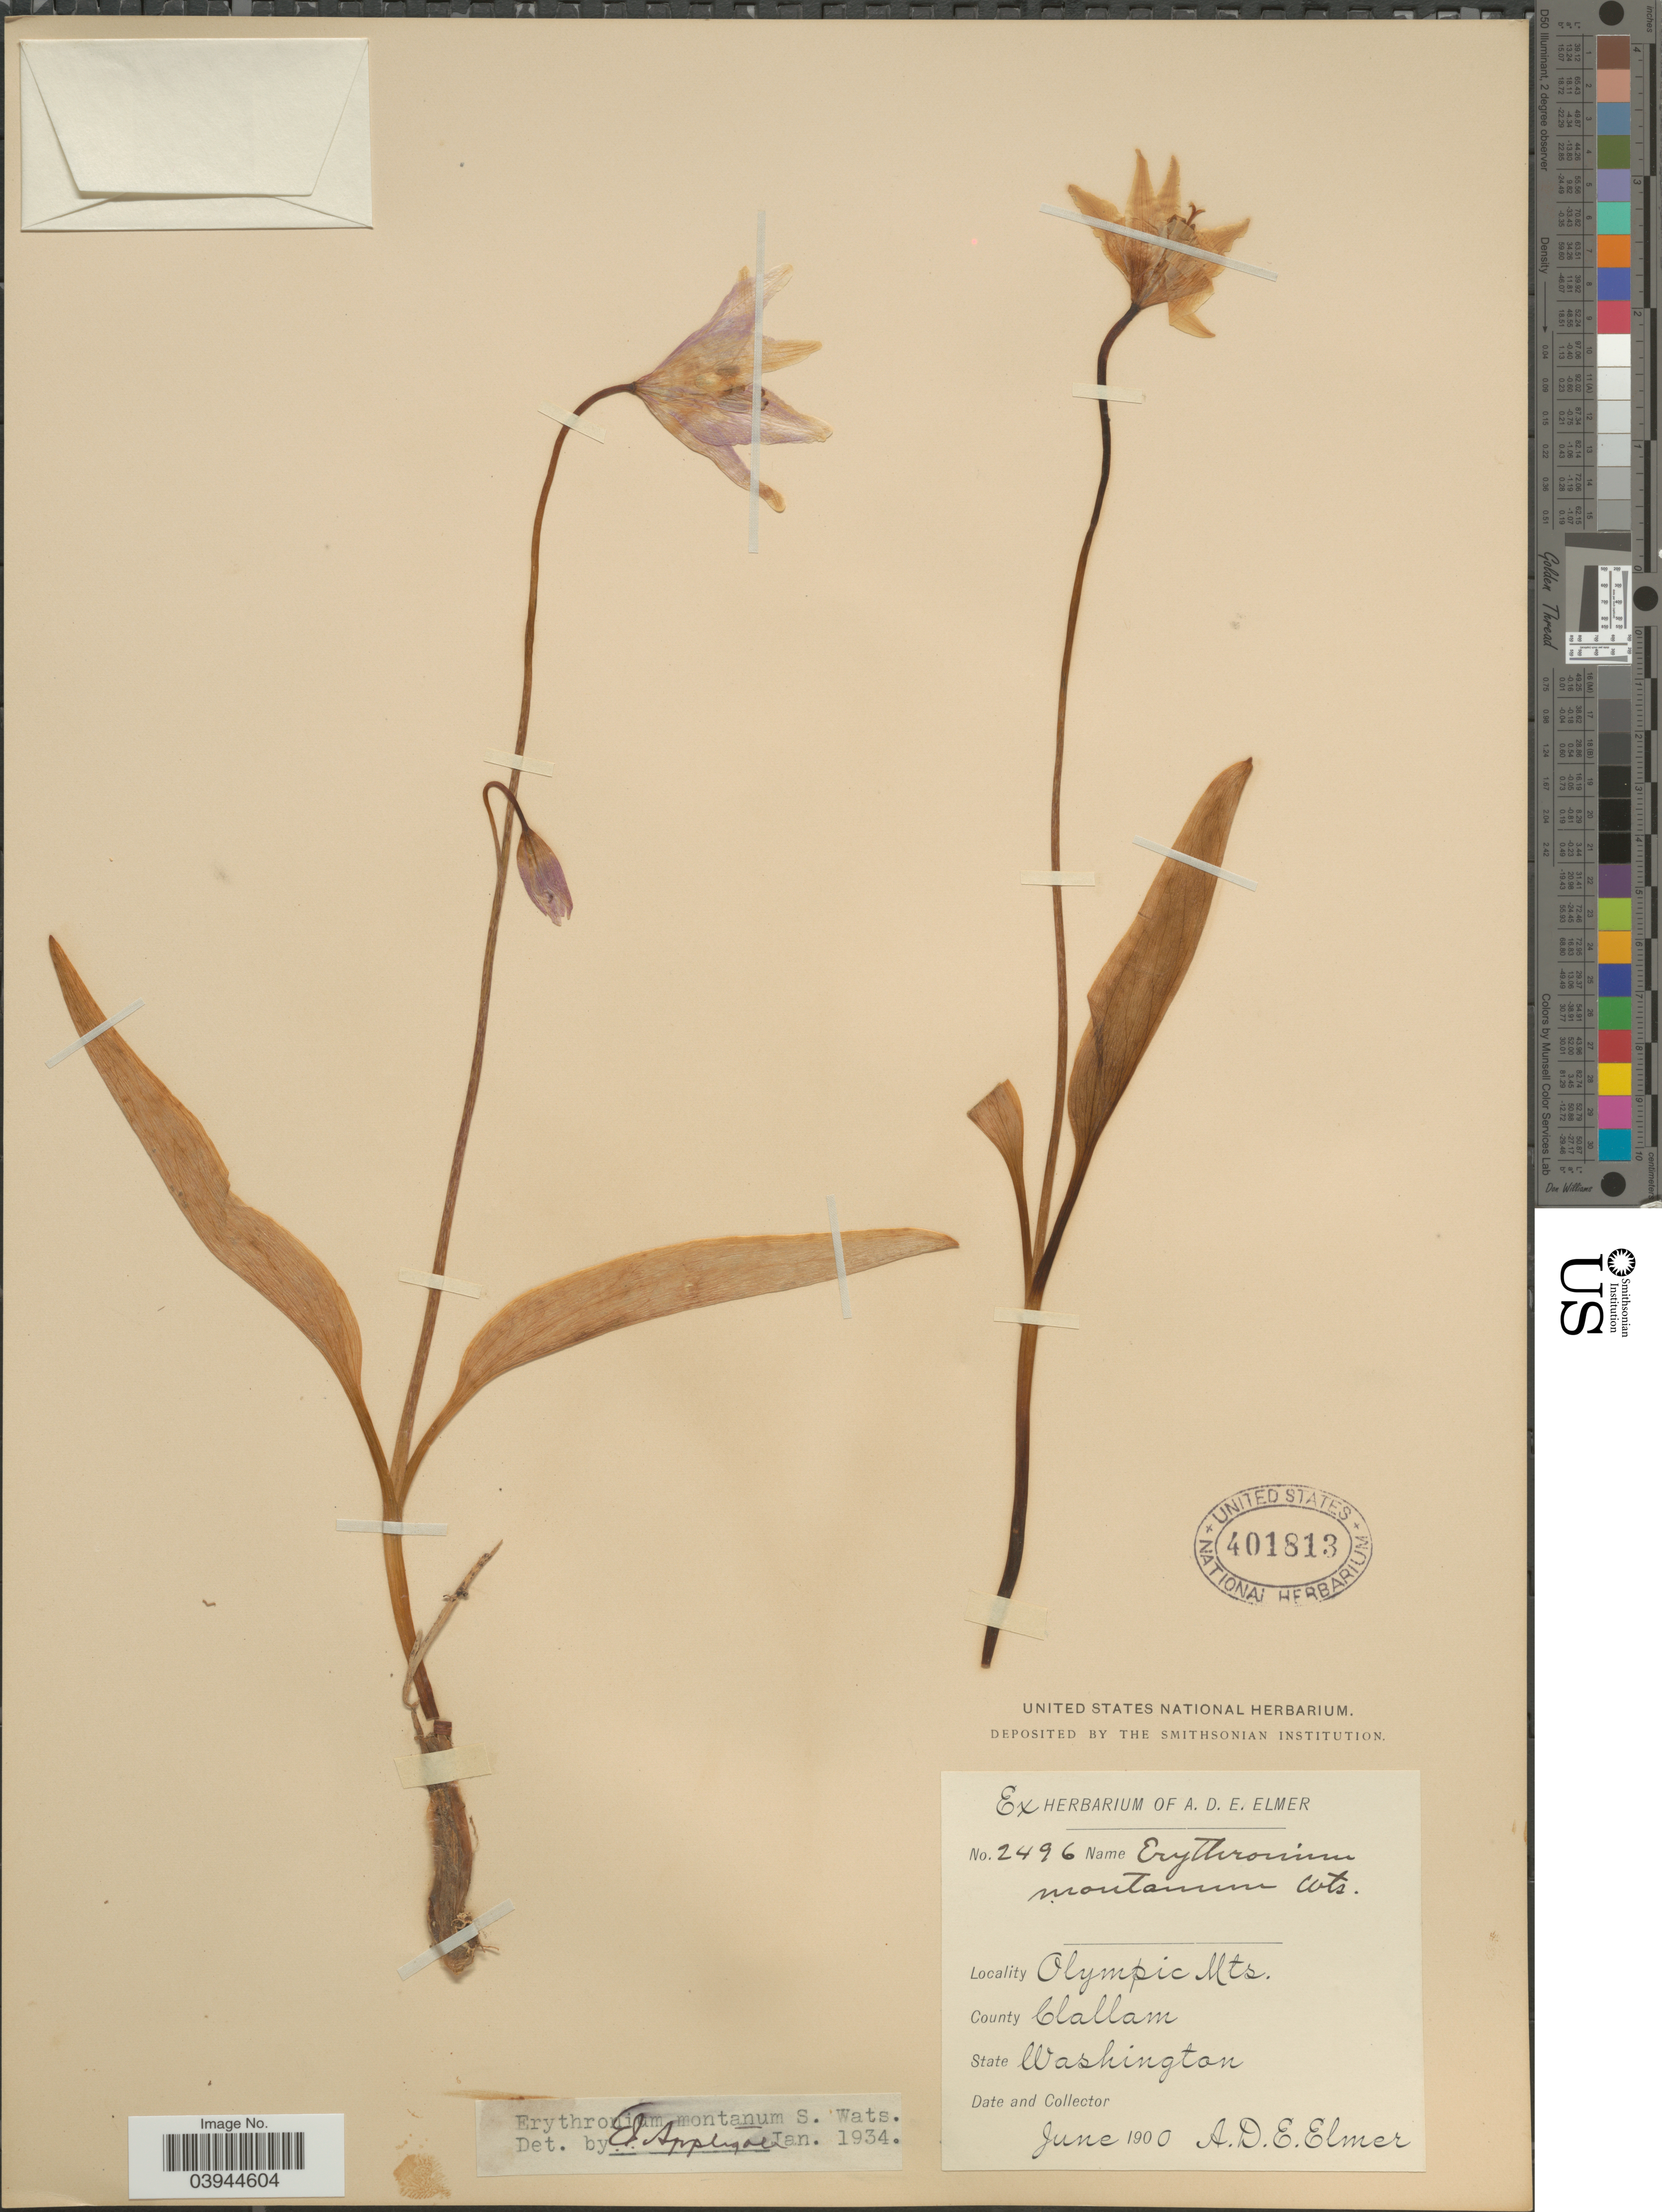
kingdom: Plantae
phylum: Tracheophyta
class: Liliopsida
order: Liliales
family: Liliaceae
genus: Erythronium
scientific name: Erythronium montanum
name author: S. Watson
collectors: A. D. E. Elmer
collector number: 2496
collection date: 1900-06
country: United States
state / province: Washington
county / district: Clallam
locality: Olympic Mts. County Clallam.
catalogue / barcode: US 401813